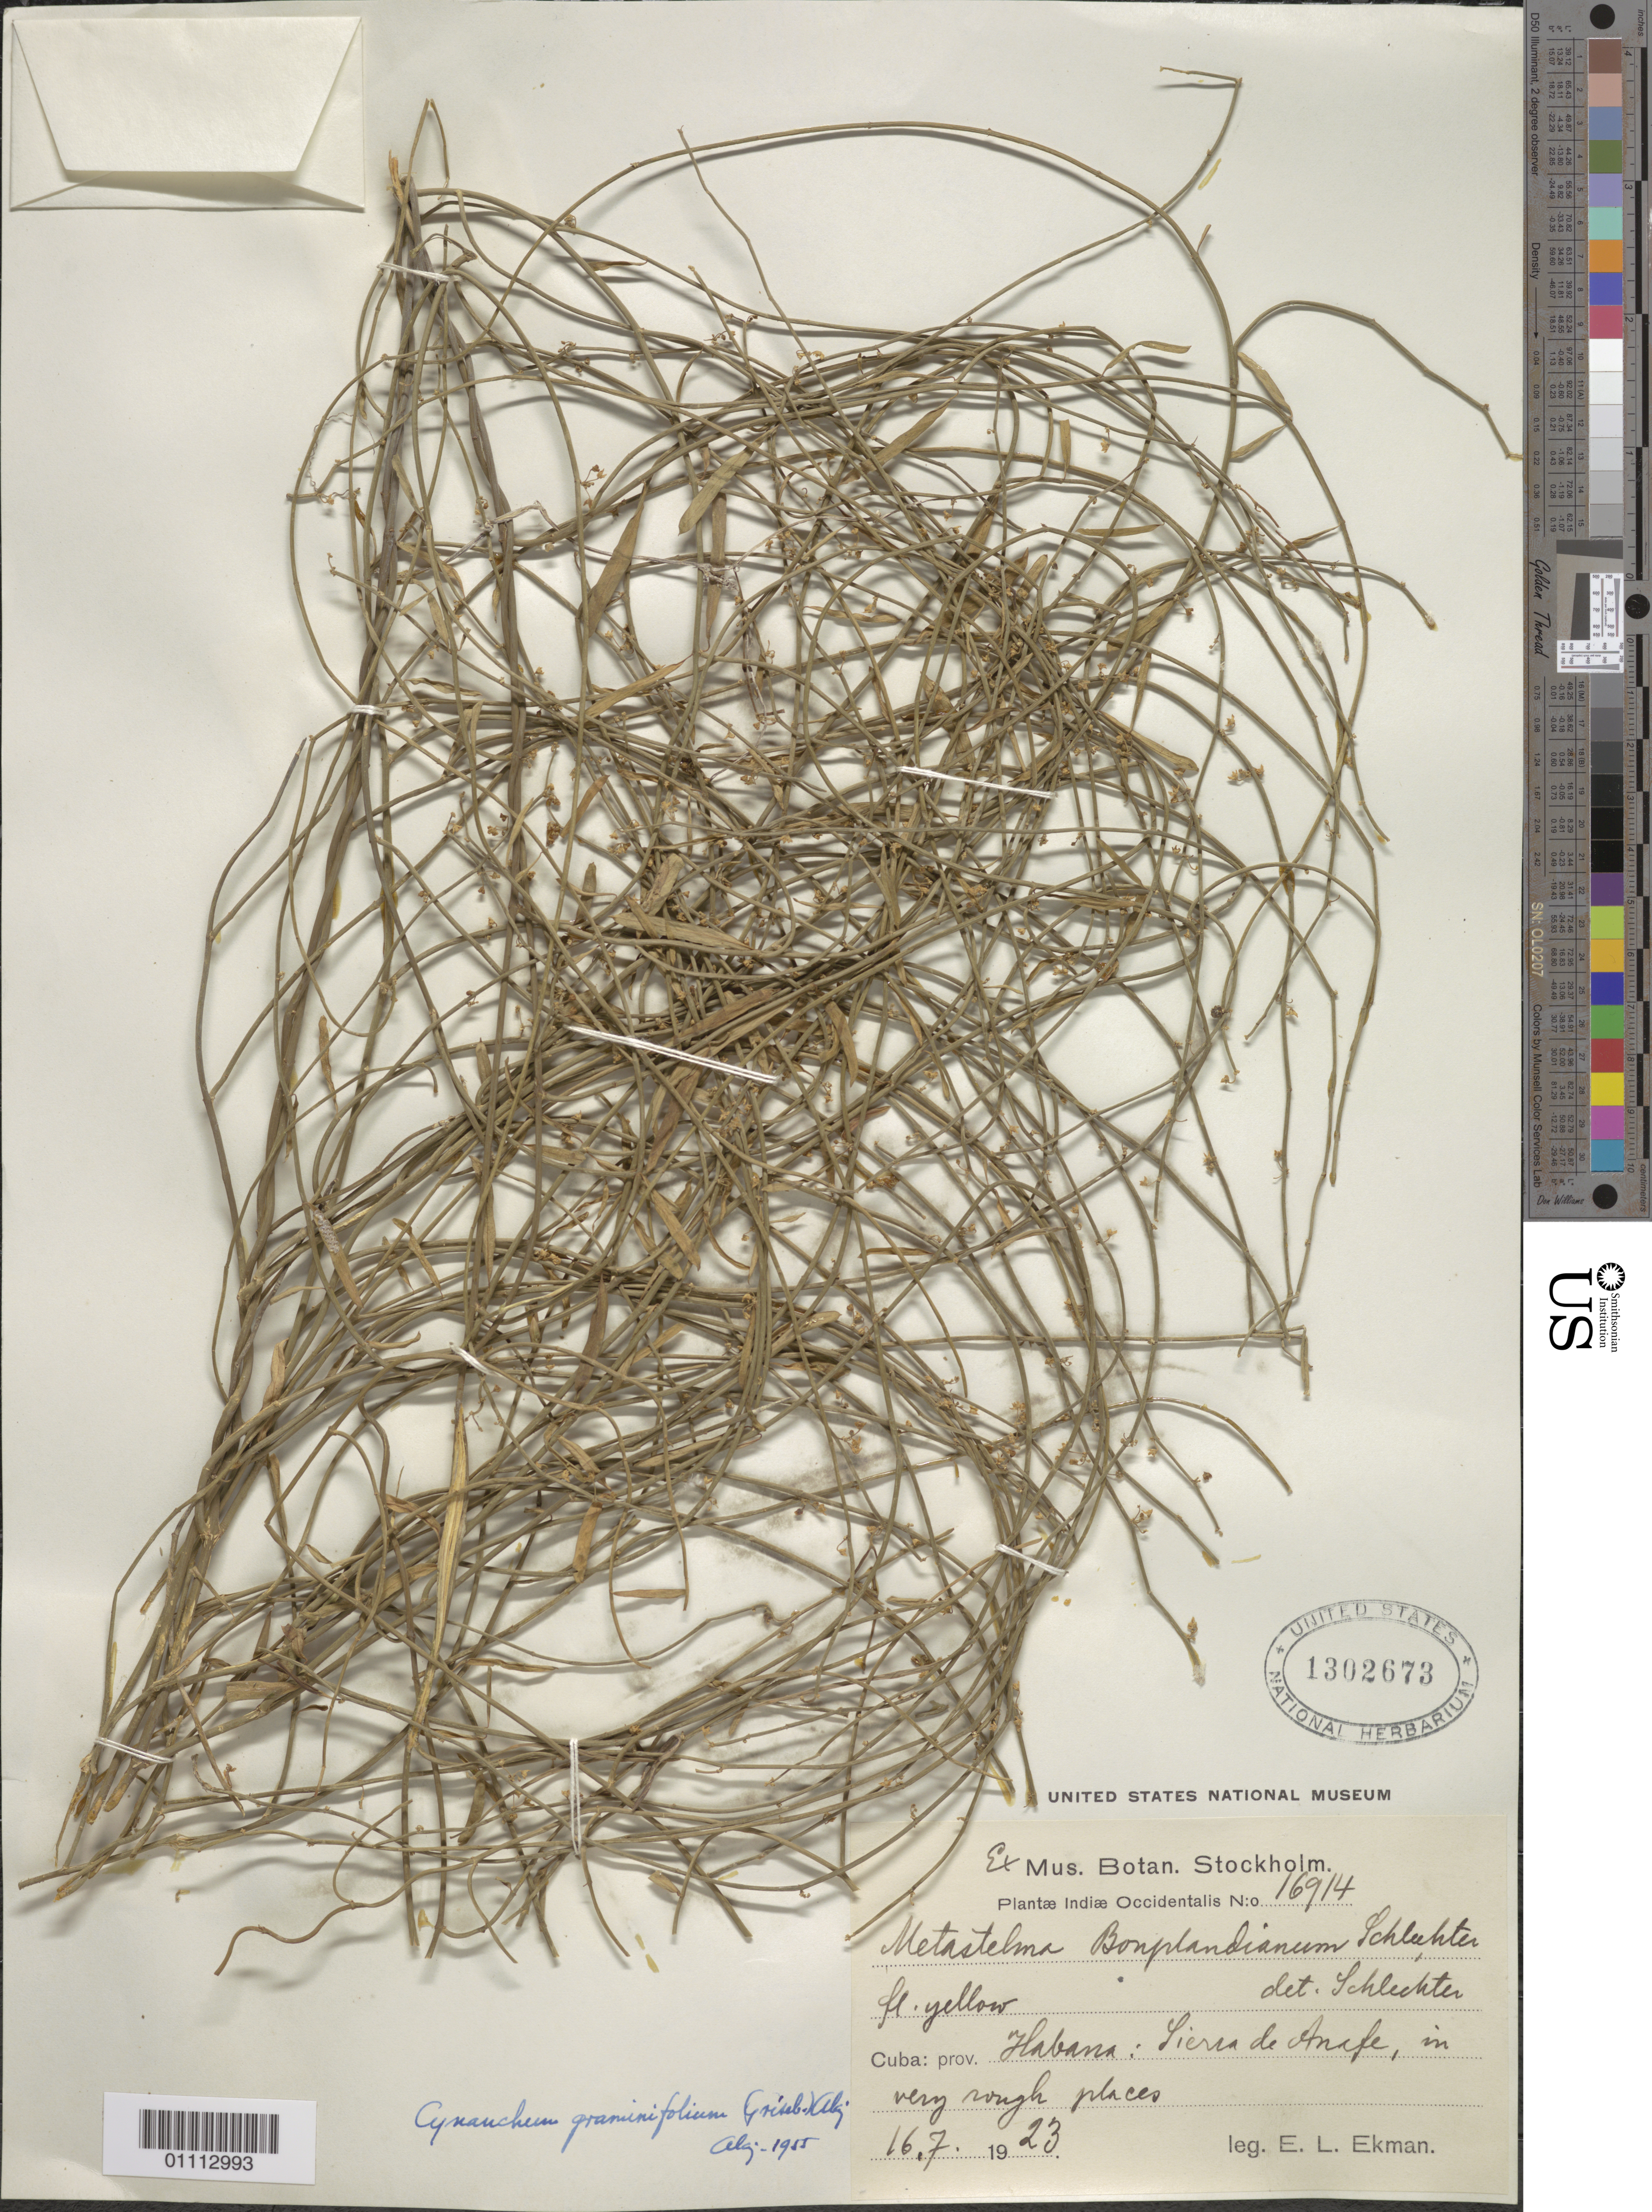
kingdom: Plantae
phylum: Tracheophyta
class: Magnoliopsida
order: Gentianales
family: Apocynaceae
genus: Cynanchum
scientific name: Cynanchum graminifolium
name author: (Griseb.) Alain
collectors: E. L. Ekman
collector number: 16914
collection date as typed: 16 Jul 1923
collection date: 1923-07-16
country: Cuba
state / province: La Habana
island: Cuba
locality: Sierra de Anafe, in very rough places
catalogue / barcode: US 1302673